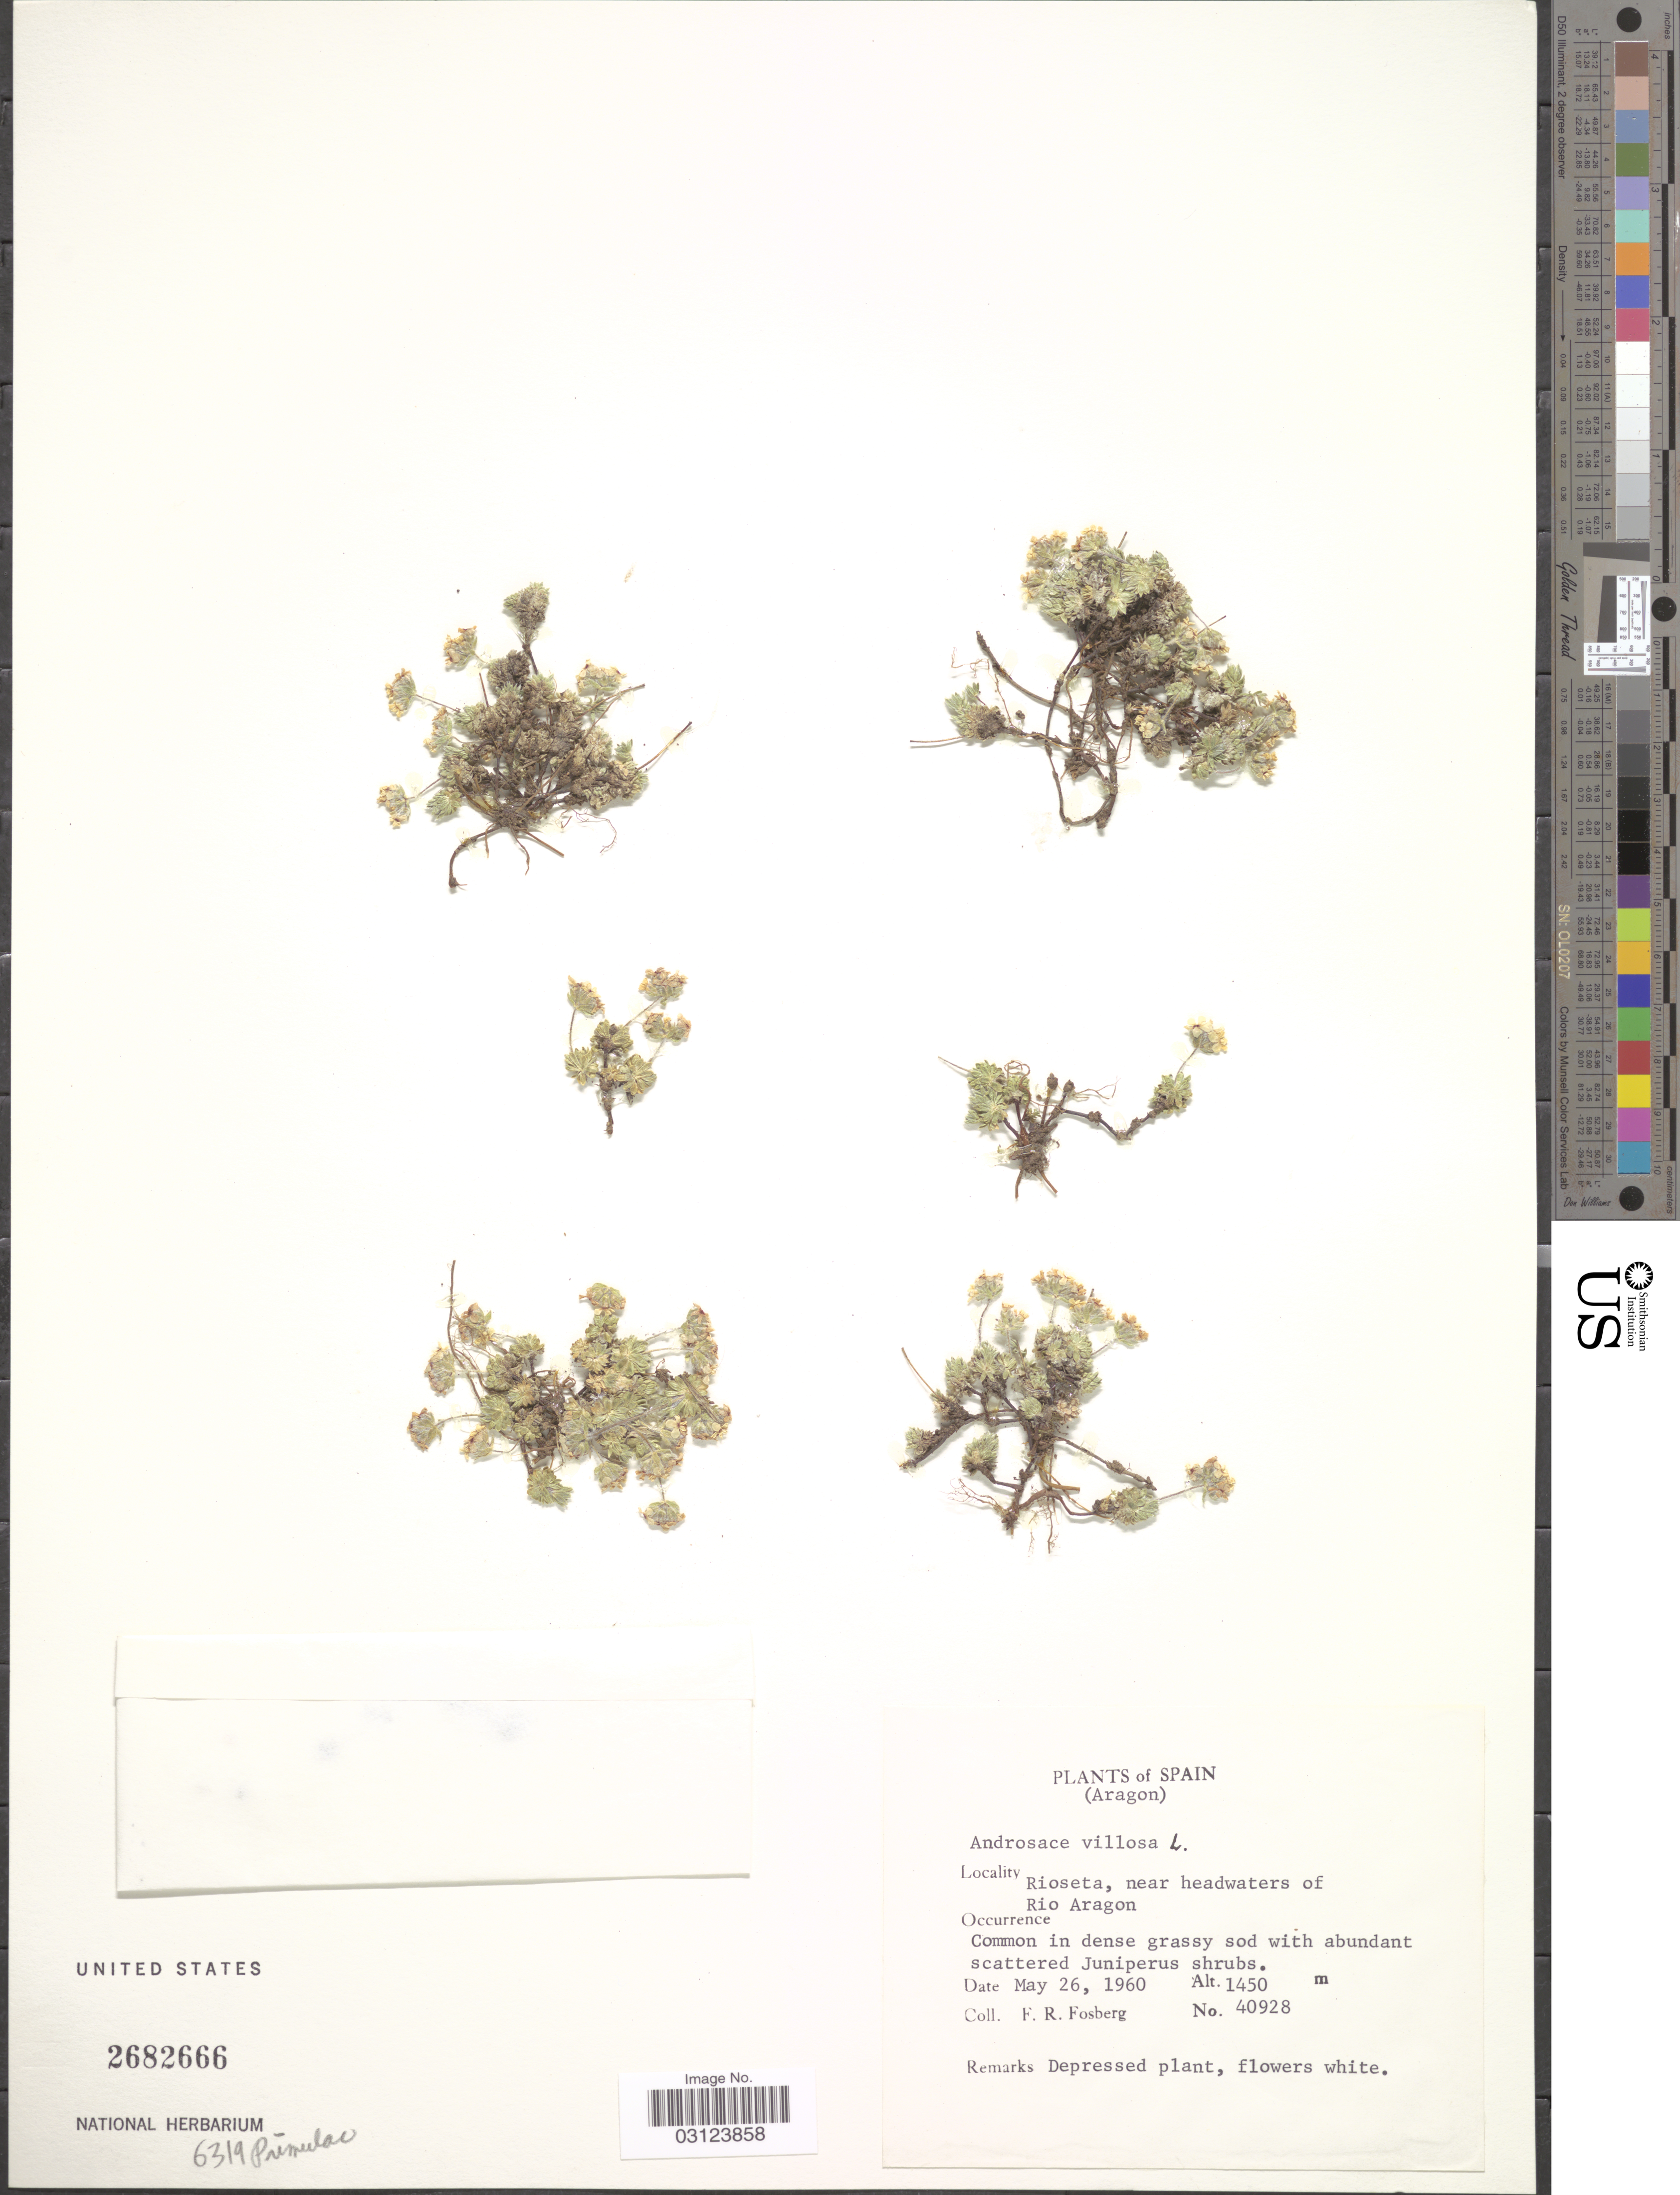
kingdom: Plantae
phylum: Tracheophyta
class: Magnoliopsida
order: Ericales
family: Primulaceae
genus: Androsace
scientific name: Androsace villosa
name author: L.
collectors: F. R. Fosberg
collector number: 40928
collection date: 1960-05-26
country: Spain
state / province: Aragón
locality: Rioseta, near headwaters of Rio Aragon.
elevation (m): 1450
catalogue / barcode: US 2682666